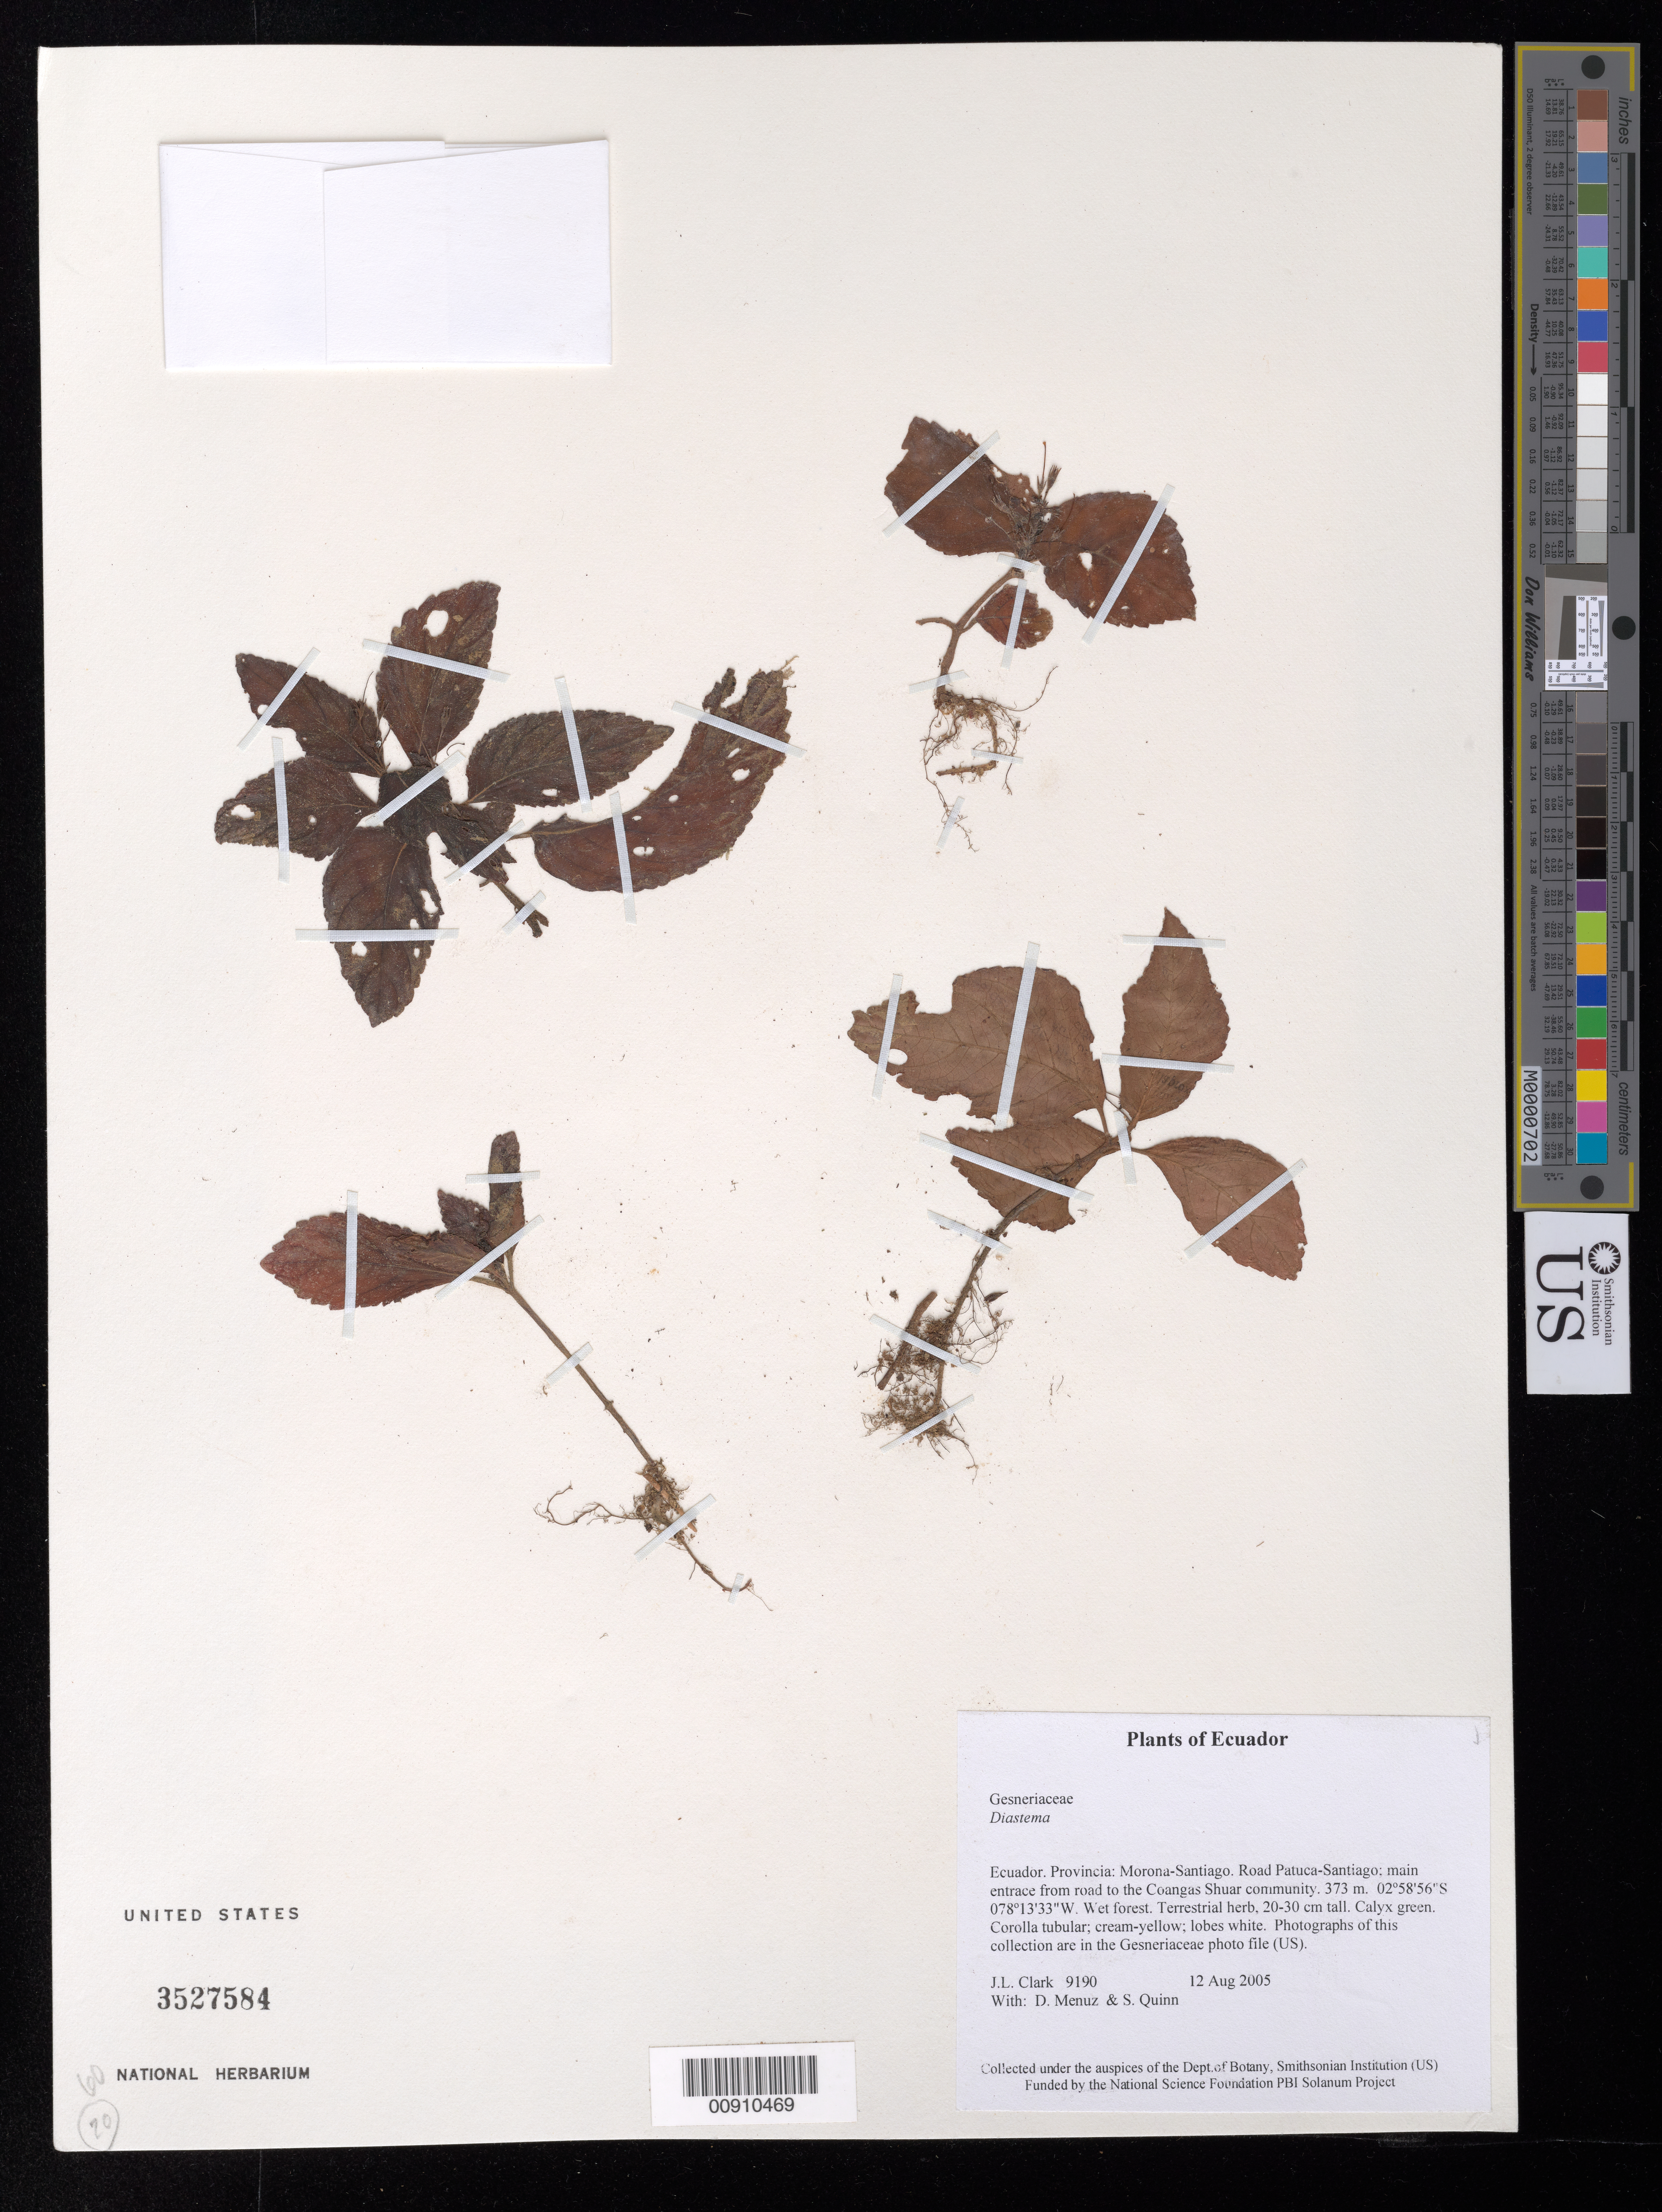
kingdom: Plantae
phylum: Tracheophyta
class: Magnoliopsida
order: Lamiales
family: Gesneriaceae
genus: Diastema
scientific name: Diastema sp.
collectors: J. L. Clark, D. Menuz & S. Quinn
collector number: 9190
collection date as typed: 12 Aug 2005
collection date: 2005-08-12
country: Ecuador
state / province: Morona-Santiago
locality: Road Patuca-Santiago; main entrace from road to the Coangas Shuar community.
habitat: Wet forest.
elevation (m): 373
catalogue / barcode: US 3527584